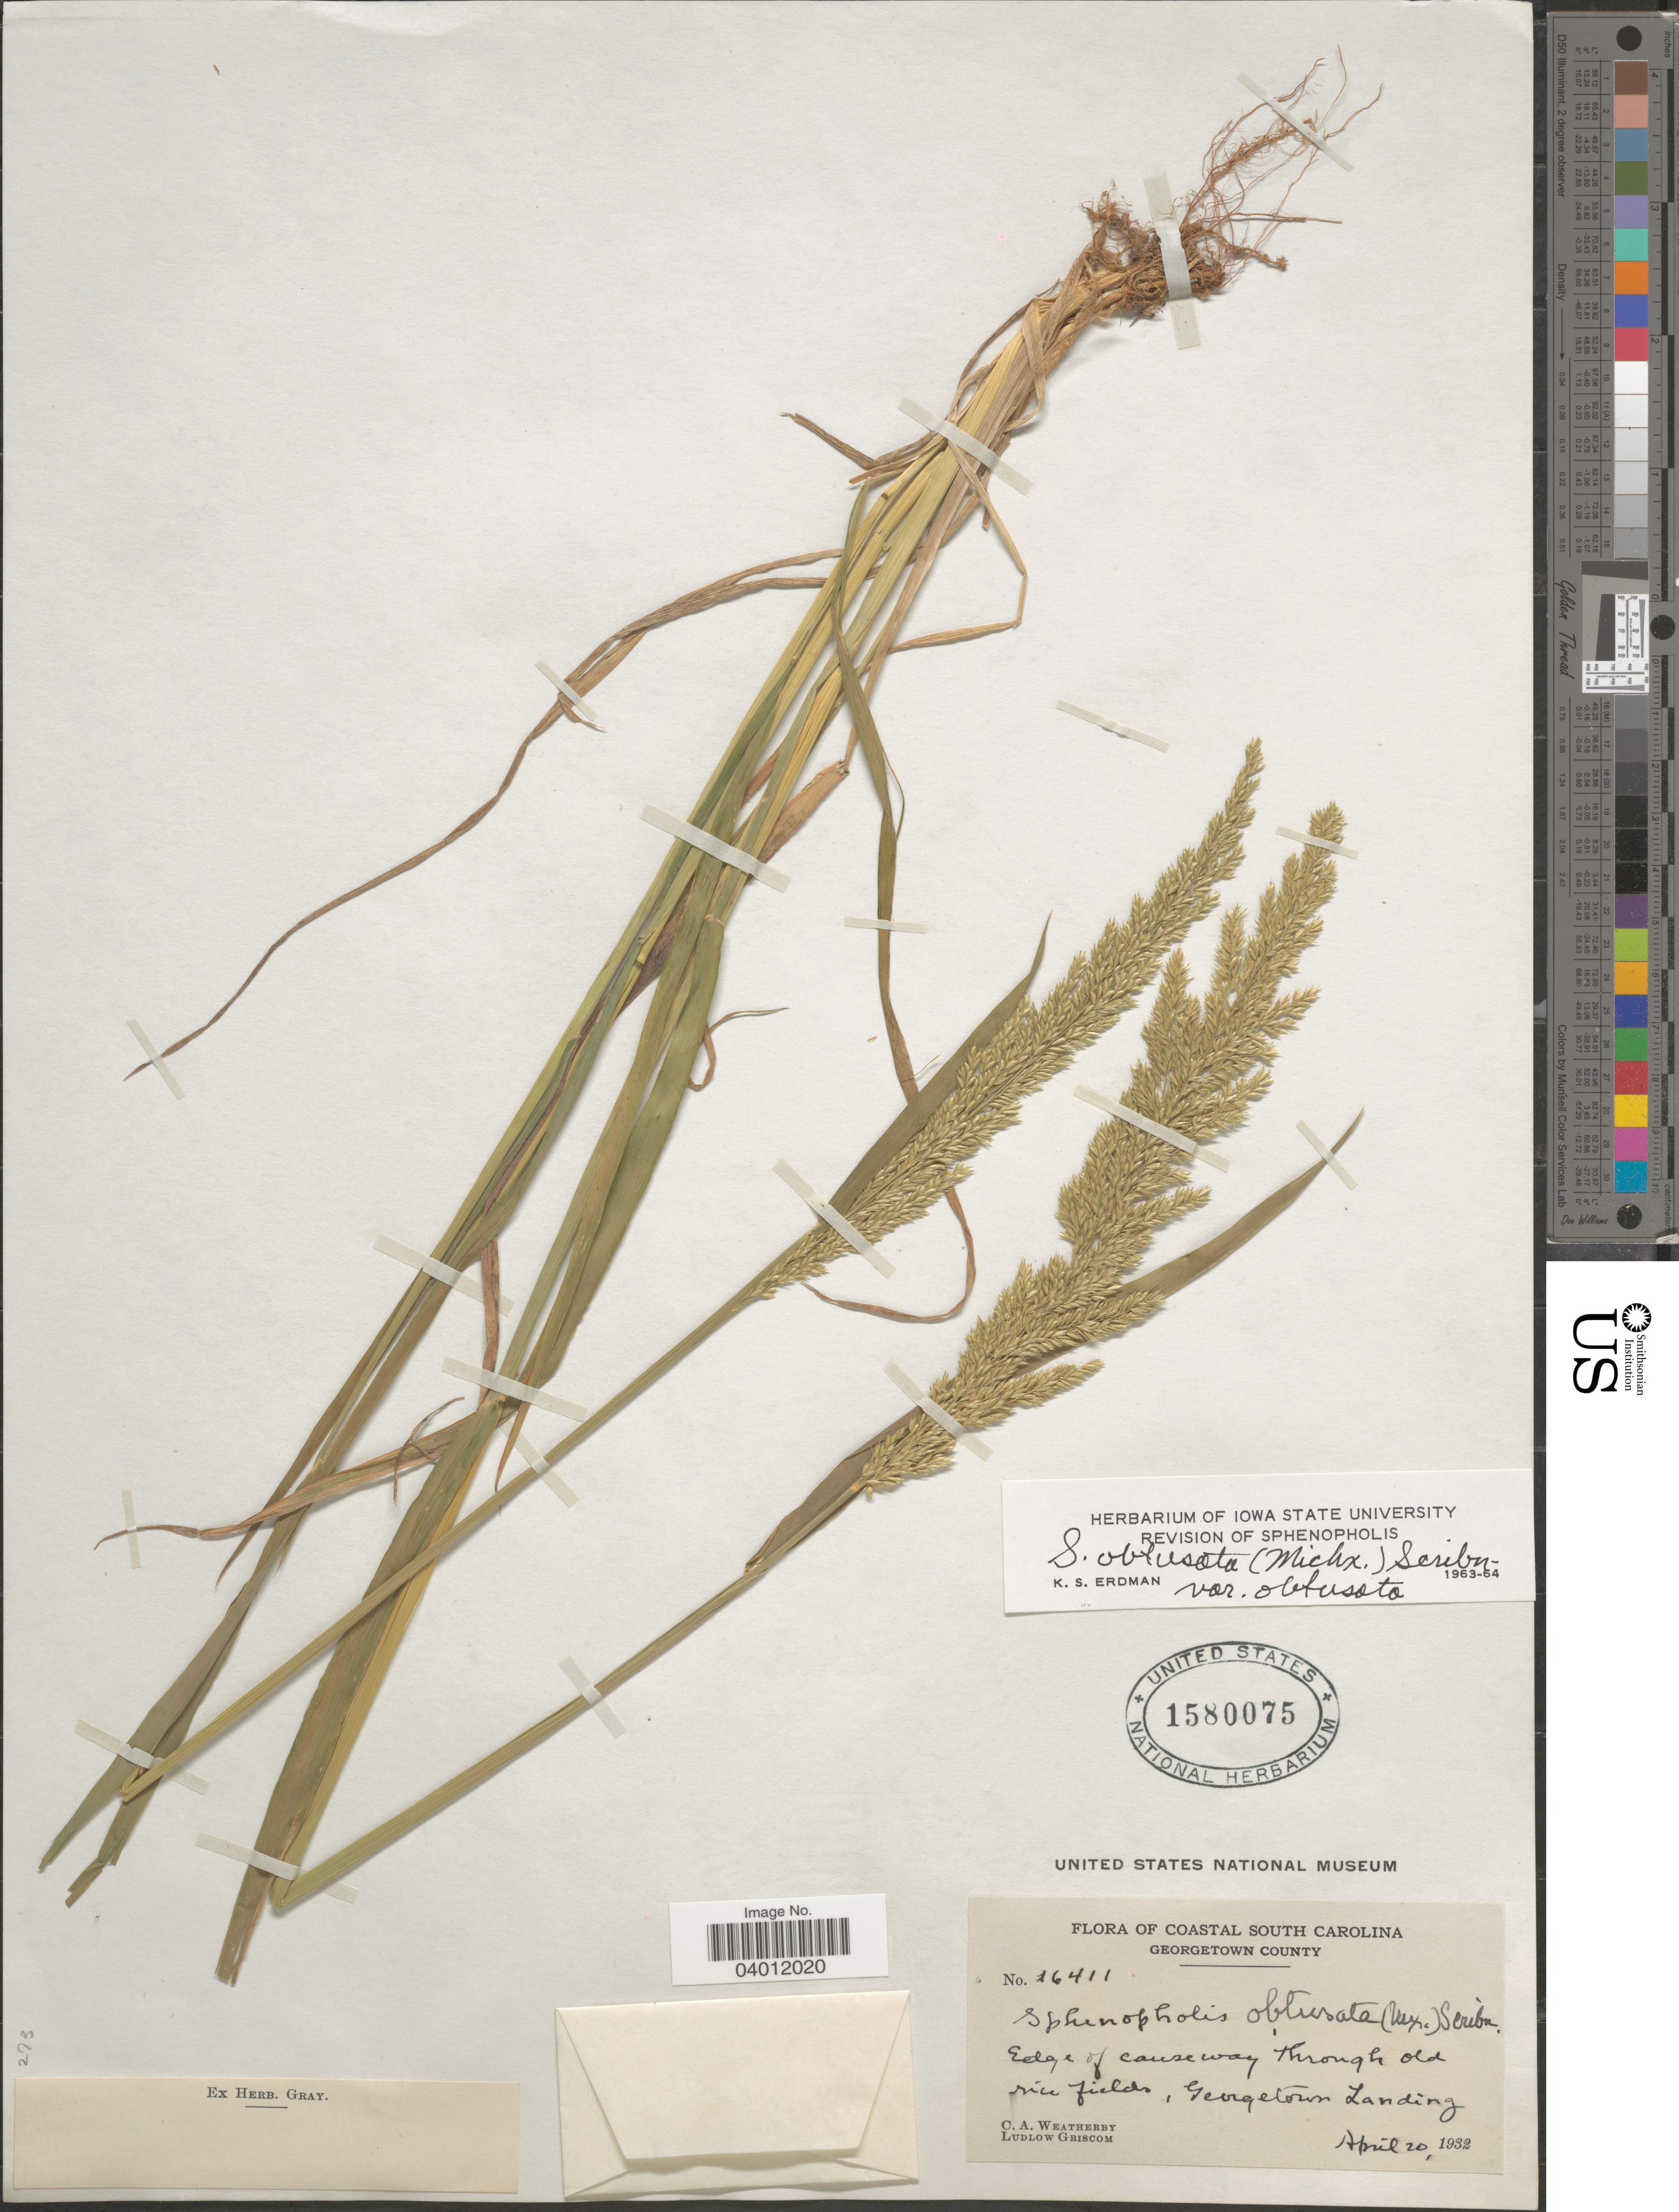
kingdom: Plantae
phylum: Tracheophyta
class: Liliopsida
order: Poales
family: Poaceae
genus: Sphenopholis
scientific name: Sphenopholis obtusata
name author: (Michx.) Scribn.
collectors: C. A. Weatherby & L. Griscom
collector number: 16411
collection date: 1932-04-20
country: United States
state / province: South Carolina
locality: Coastal South Carolina. Georgetown County. Edge of causeway through old rice fields, Georgetown Landing.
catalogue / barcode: US 1580075